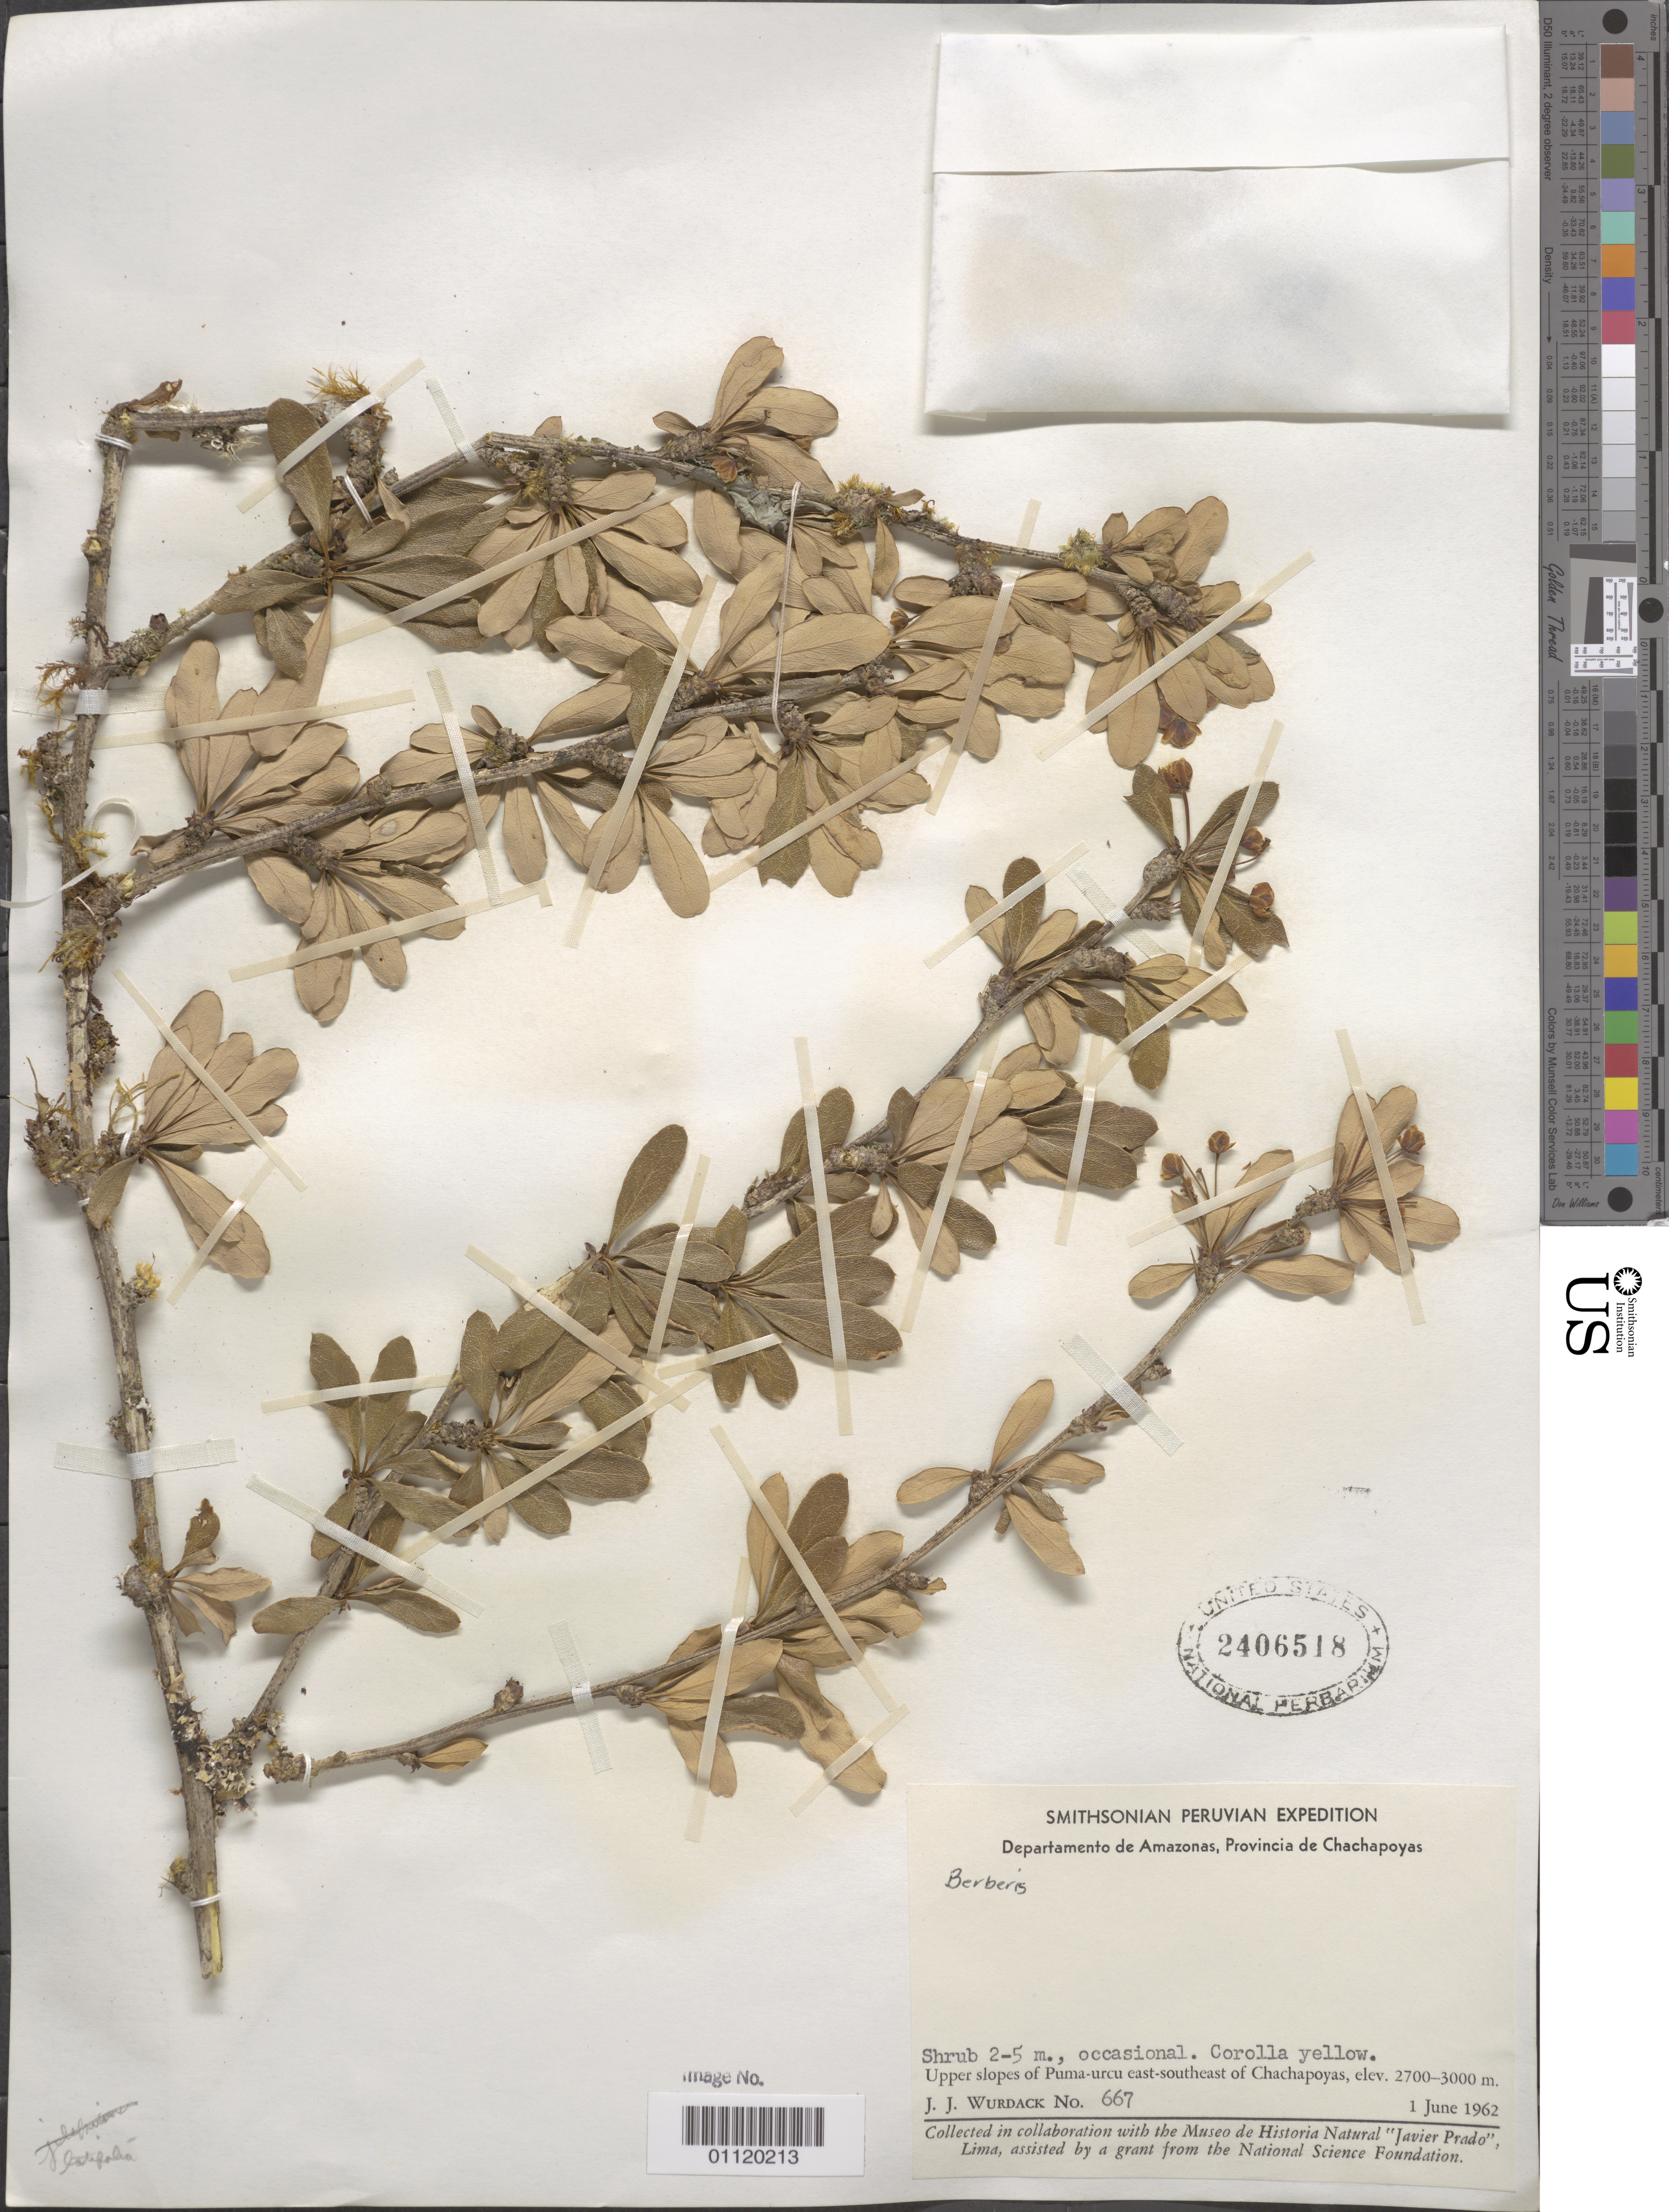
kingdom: Plantae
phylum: Tracheophyta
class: Magnoliopsida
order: Ranunculales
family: Berberidaceae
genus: Berberis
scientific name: Berberis sp.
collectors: J. J. Wurdack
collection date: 1962-06-01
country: Peru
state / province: Amazonas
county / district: Chachapoyas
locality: Upper slopes of Puma-urcu east-southeast of Chachapoyas.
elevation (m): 2700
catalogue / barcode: US 2406518